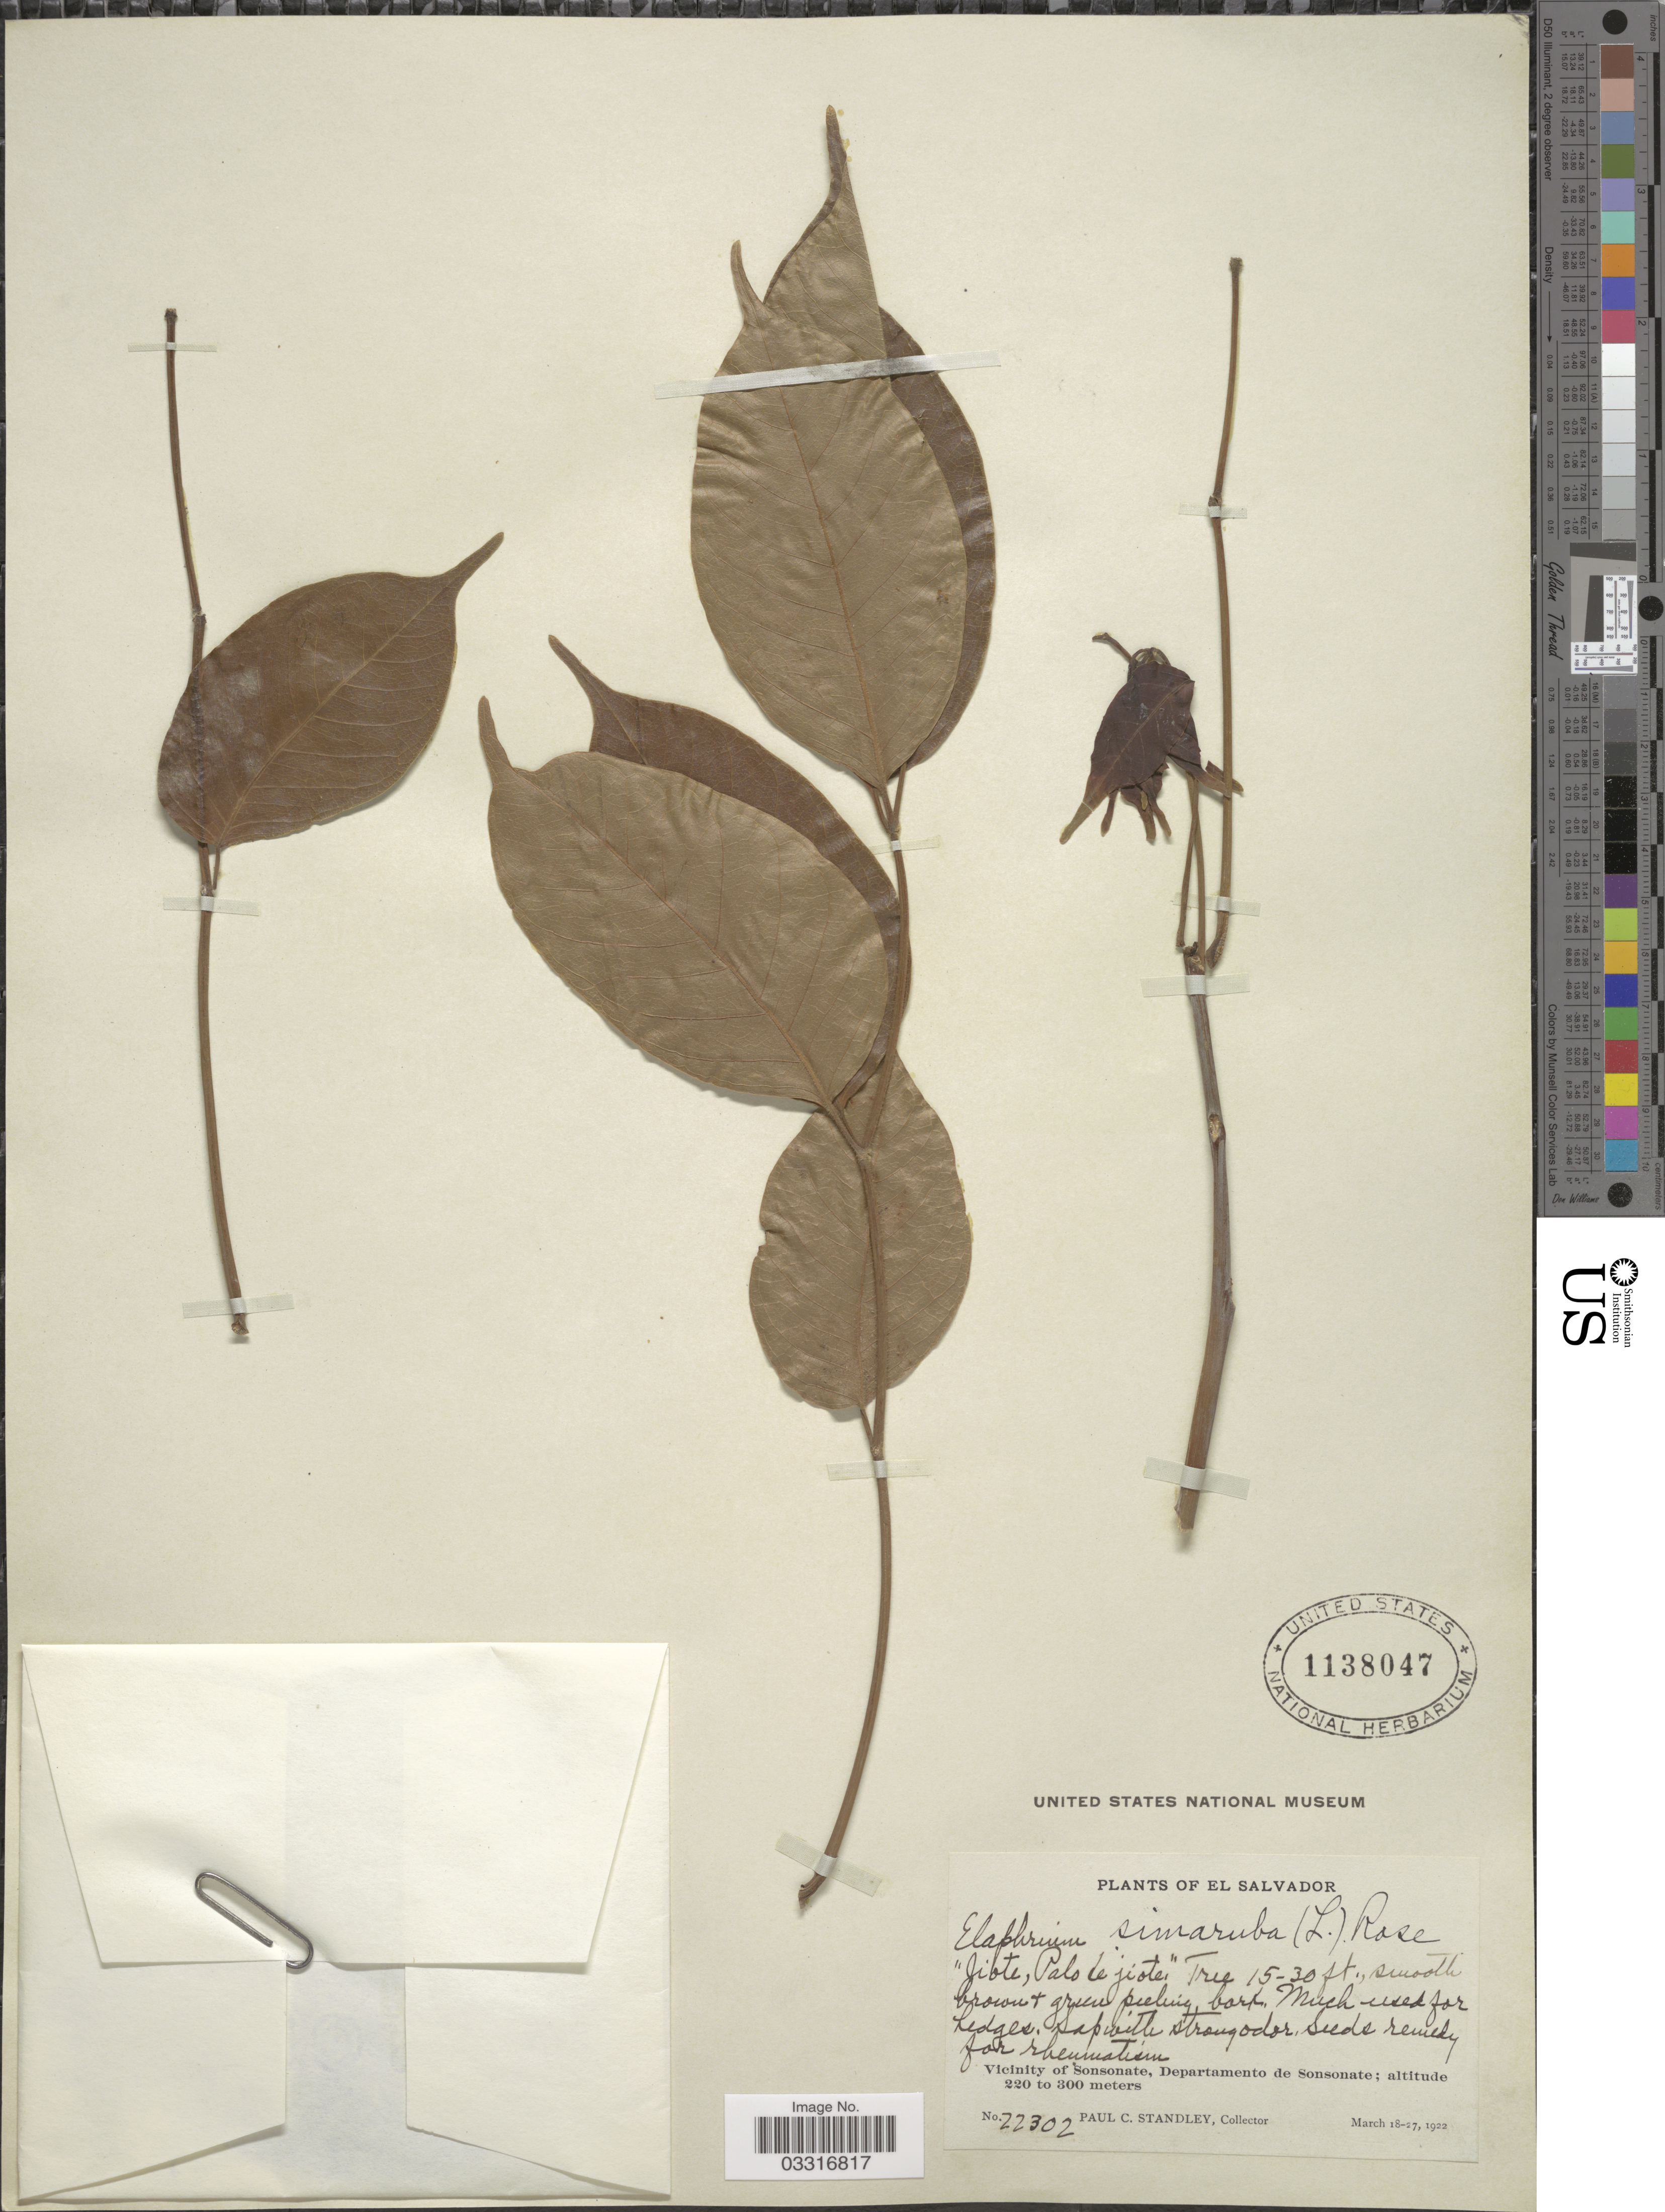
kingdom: Plantae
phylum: Tracheophyta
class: Magnoliopsida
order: Sapindales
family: Burseraceae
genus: Bursera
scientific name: Bursera simaruba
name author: (L.) Sarg.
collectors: P. C. Standley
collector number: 22302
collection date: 1922-03-18/1922-03-27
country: El Salvador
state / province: Sonsonate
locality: Vicinity of Sonsonate, Departamento de Sonsonate.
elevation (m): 220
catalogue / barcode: US 1138047